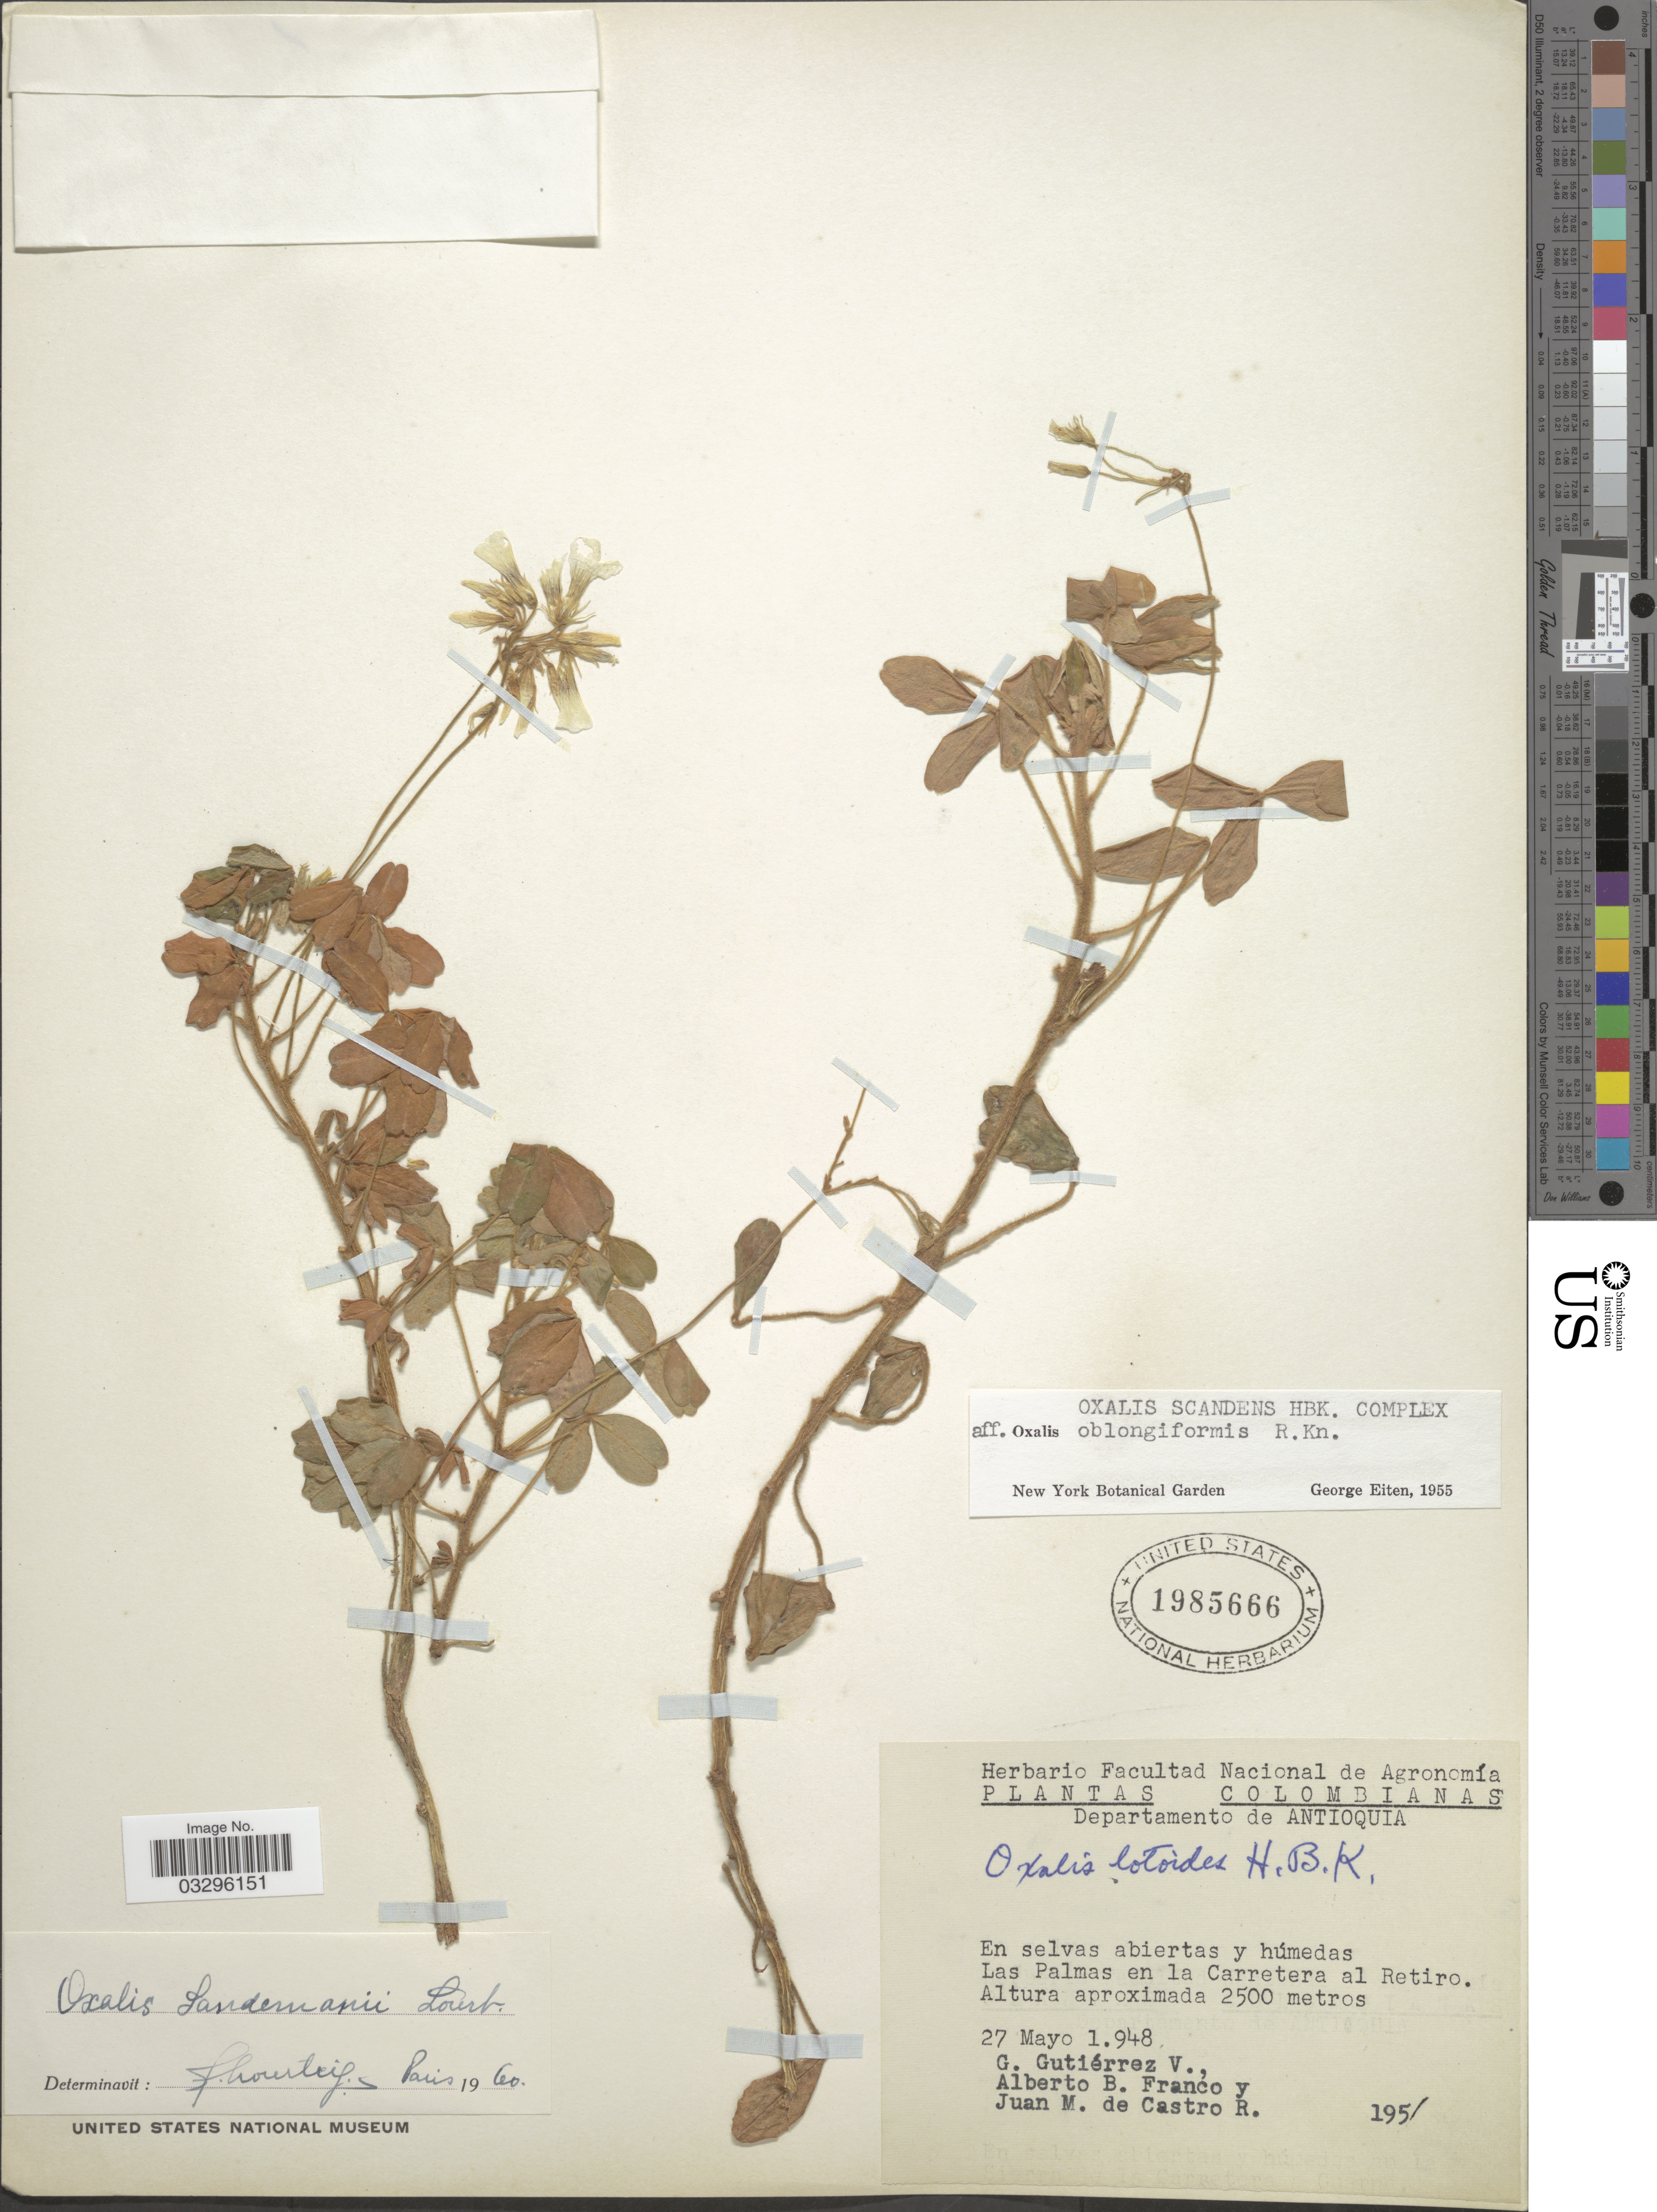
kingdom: Plantae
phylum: Tracheophyta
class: Magnoliopsida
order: Oxalidales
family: Oxalidaceae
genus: Oxalis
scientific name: Oxalis sandemanii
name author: Lourteig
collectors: G. Gutiérrez V., A. Franco & J. De Castro R.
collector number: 1951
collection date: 1948-05-27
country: Colombia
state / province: Antioquia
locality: Departamento de Antioquia. Las Palmas en la Carretera al Retiro.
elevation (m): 2500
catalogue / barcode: US 1985666